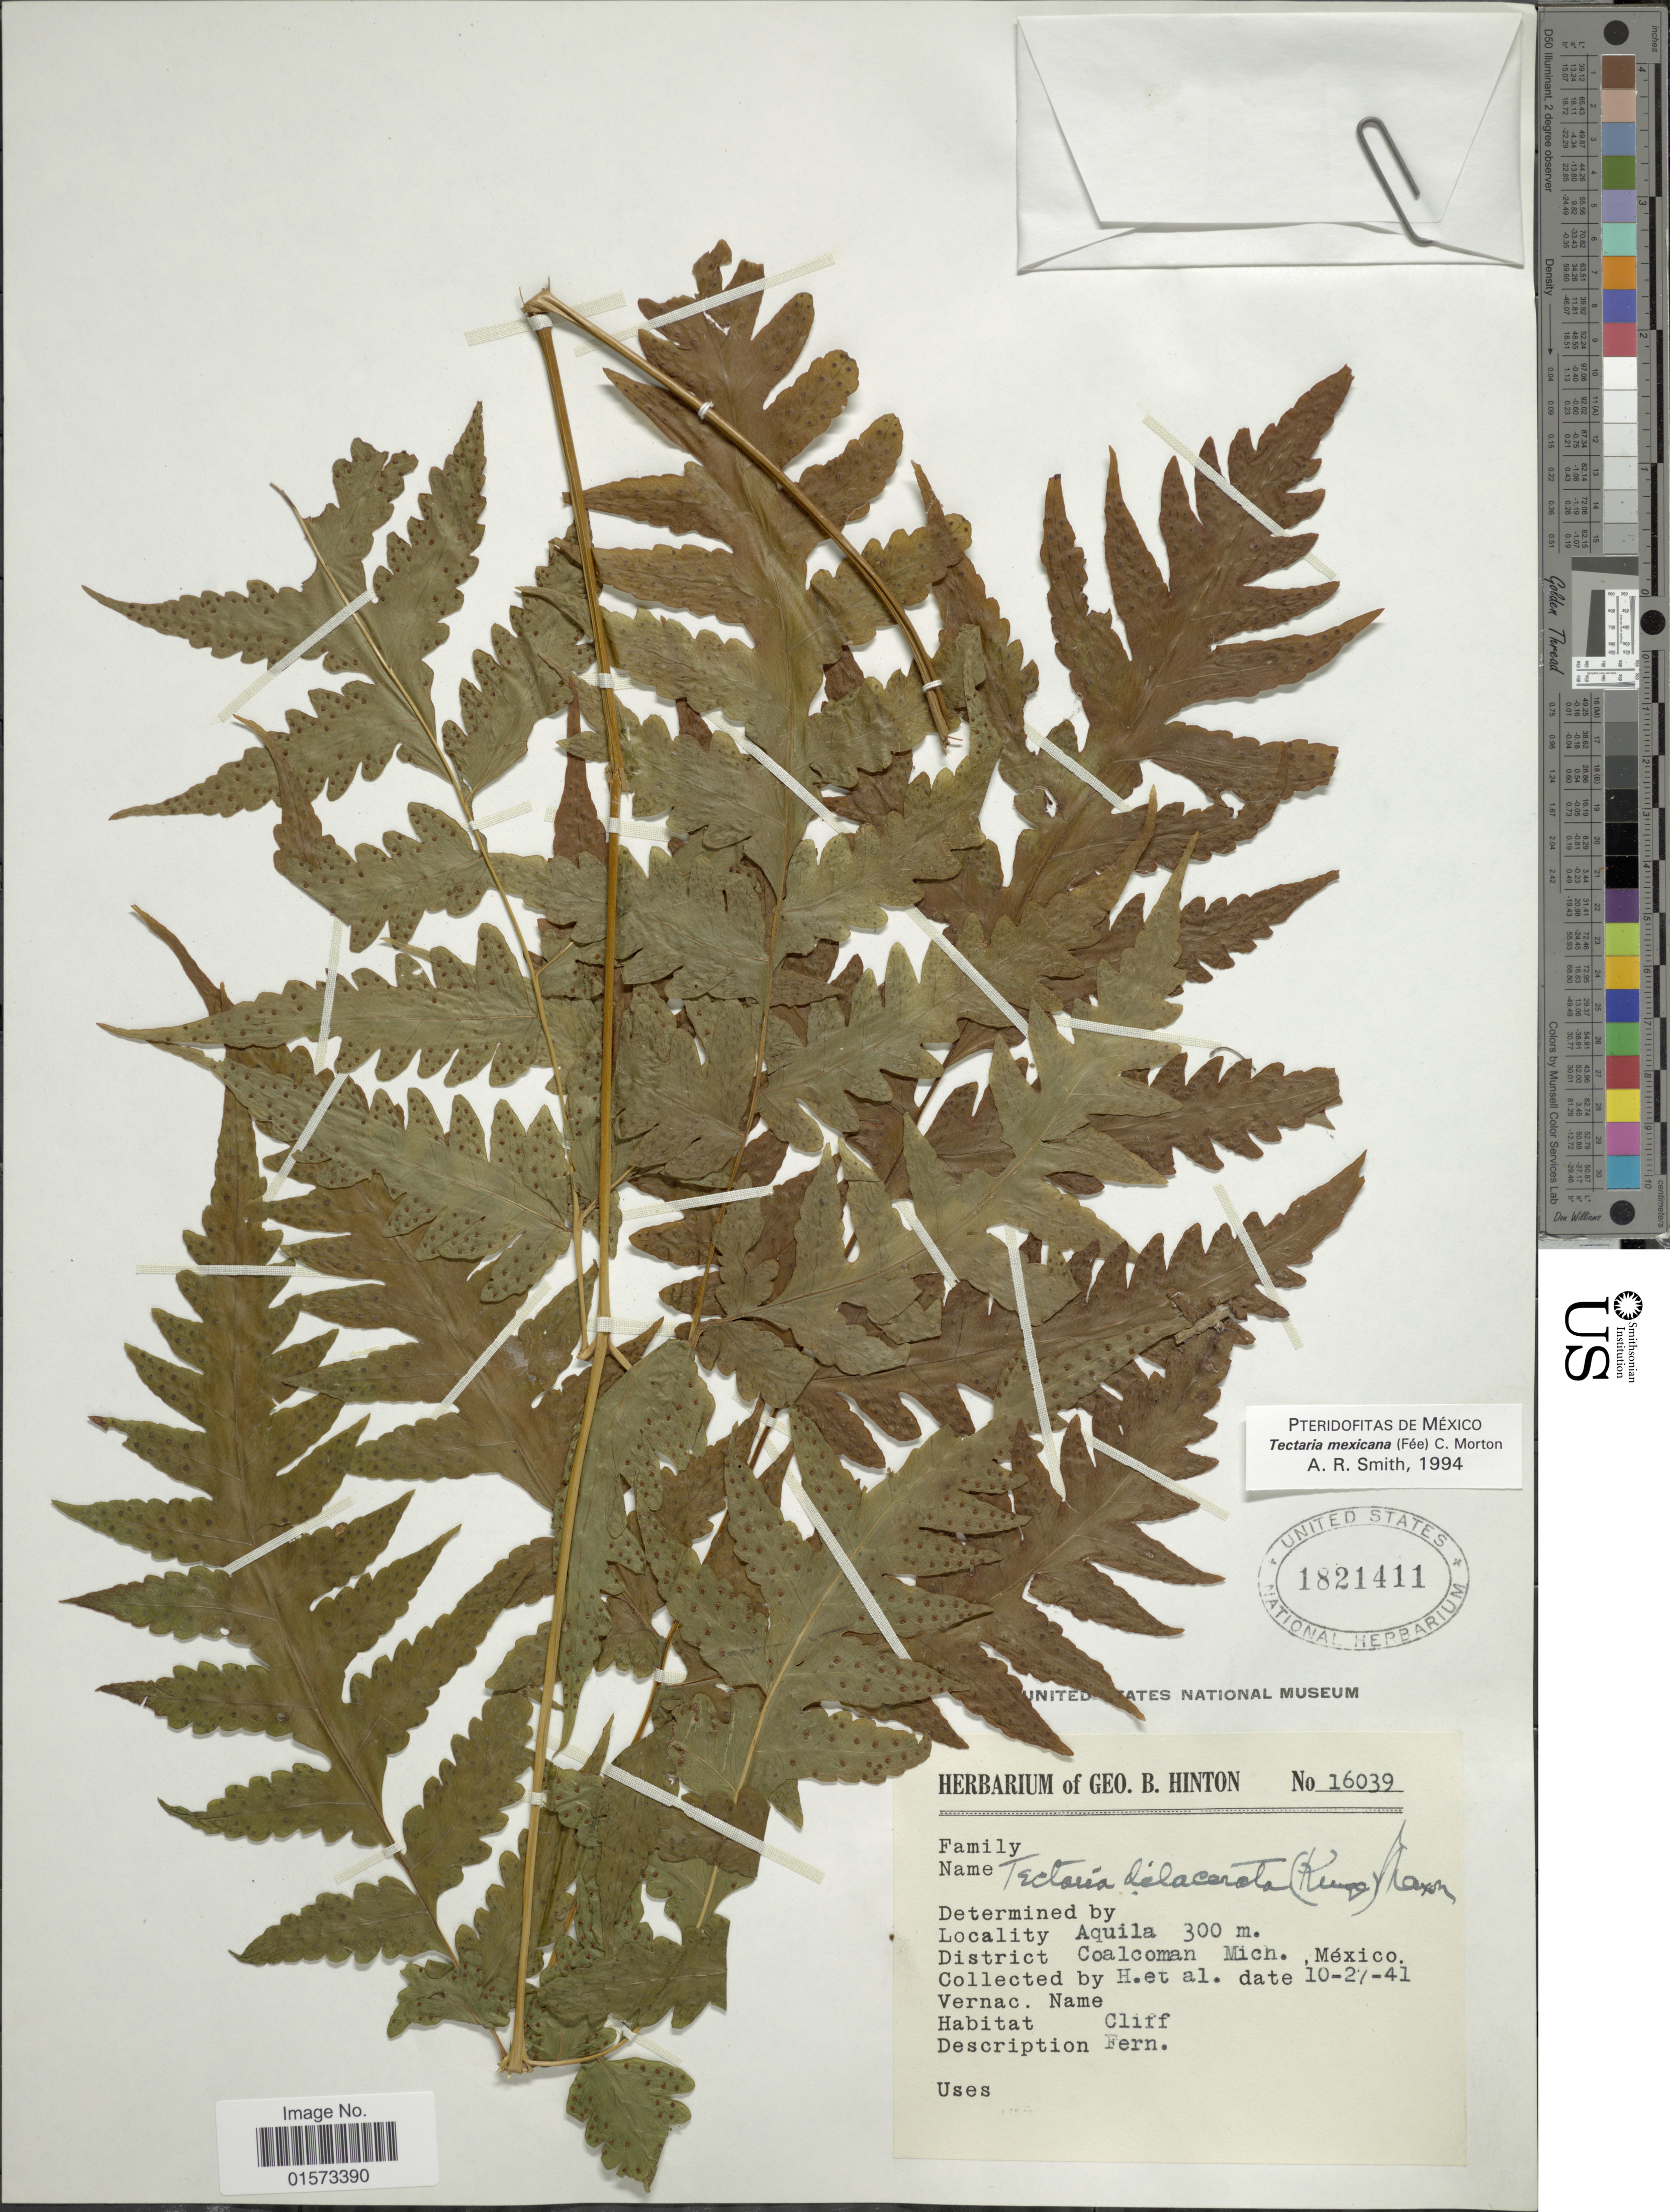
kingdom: Plantae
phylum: Tracheophyta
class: Polypodiopsida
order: Polypodiales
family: Tectariaceae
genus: Tectaria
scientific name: Tectaria mexicana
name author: (Fée) C.V. Morton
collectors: G. B. Hinton & et al.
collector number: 16039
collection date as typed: Transcribed d/m/y: 27/10/41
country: Mexico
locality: Auila. Coalcoman Mich.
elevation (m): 300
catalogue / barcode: US 1821411